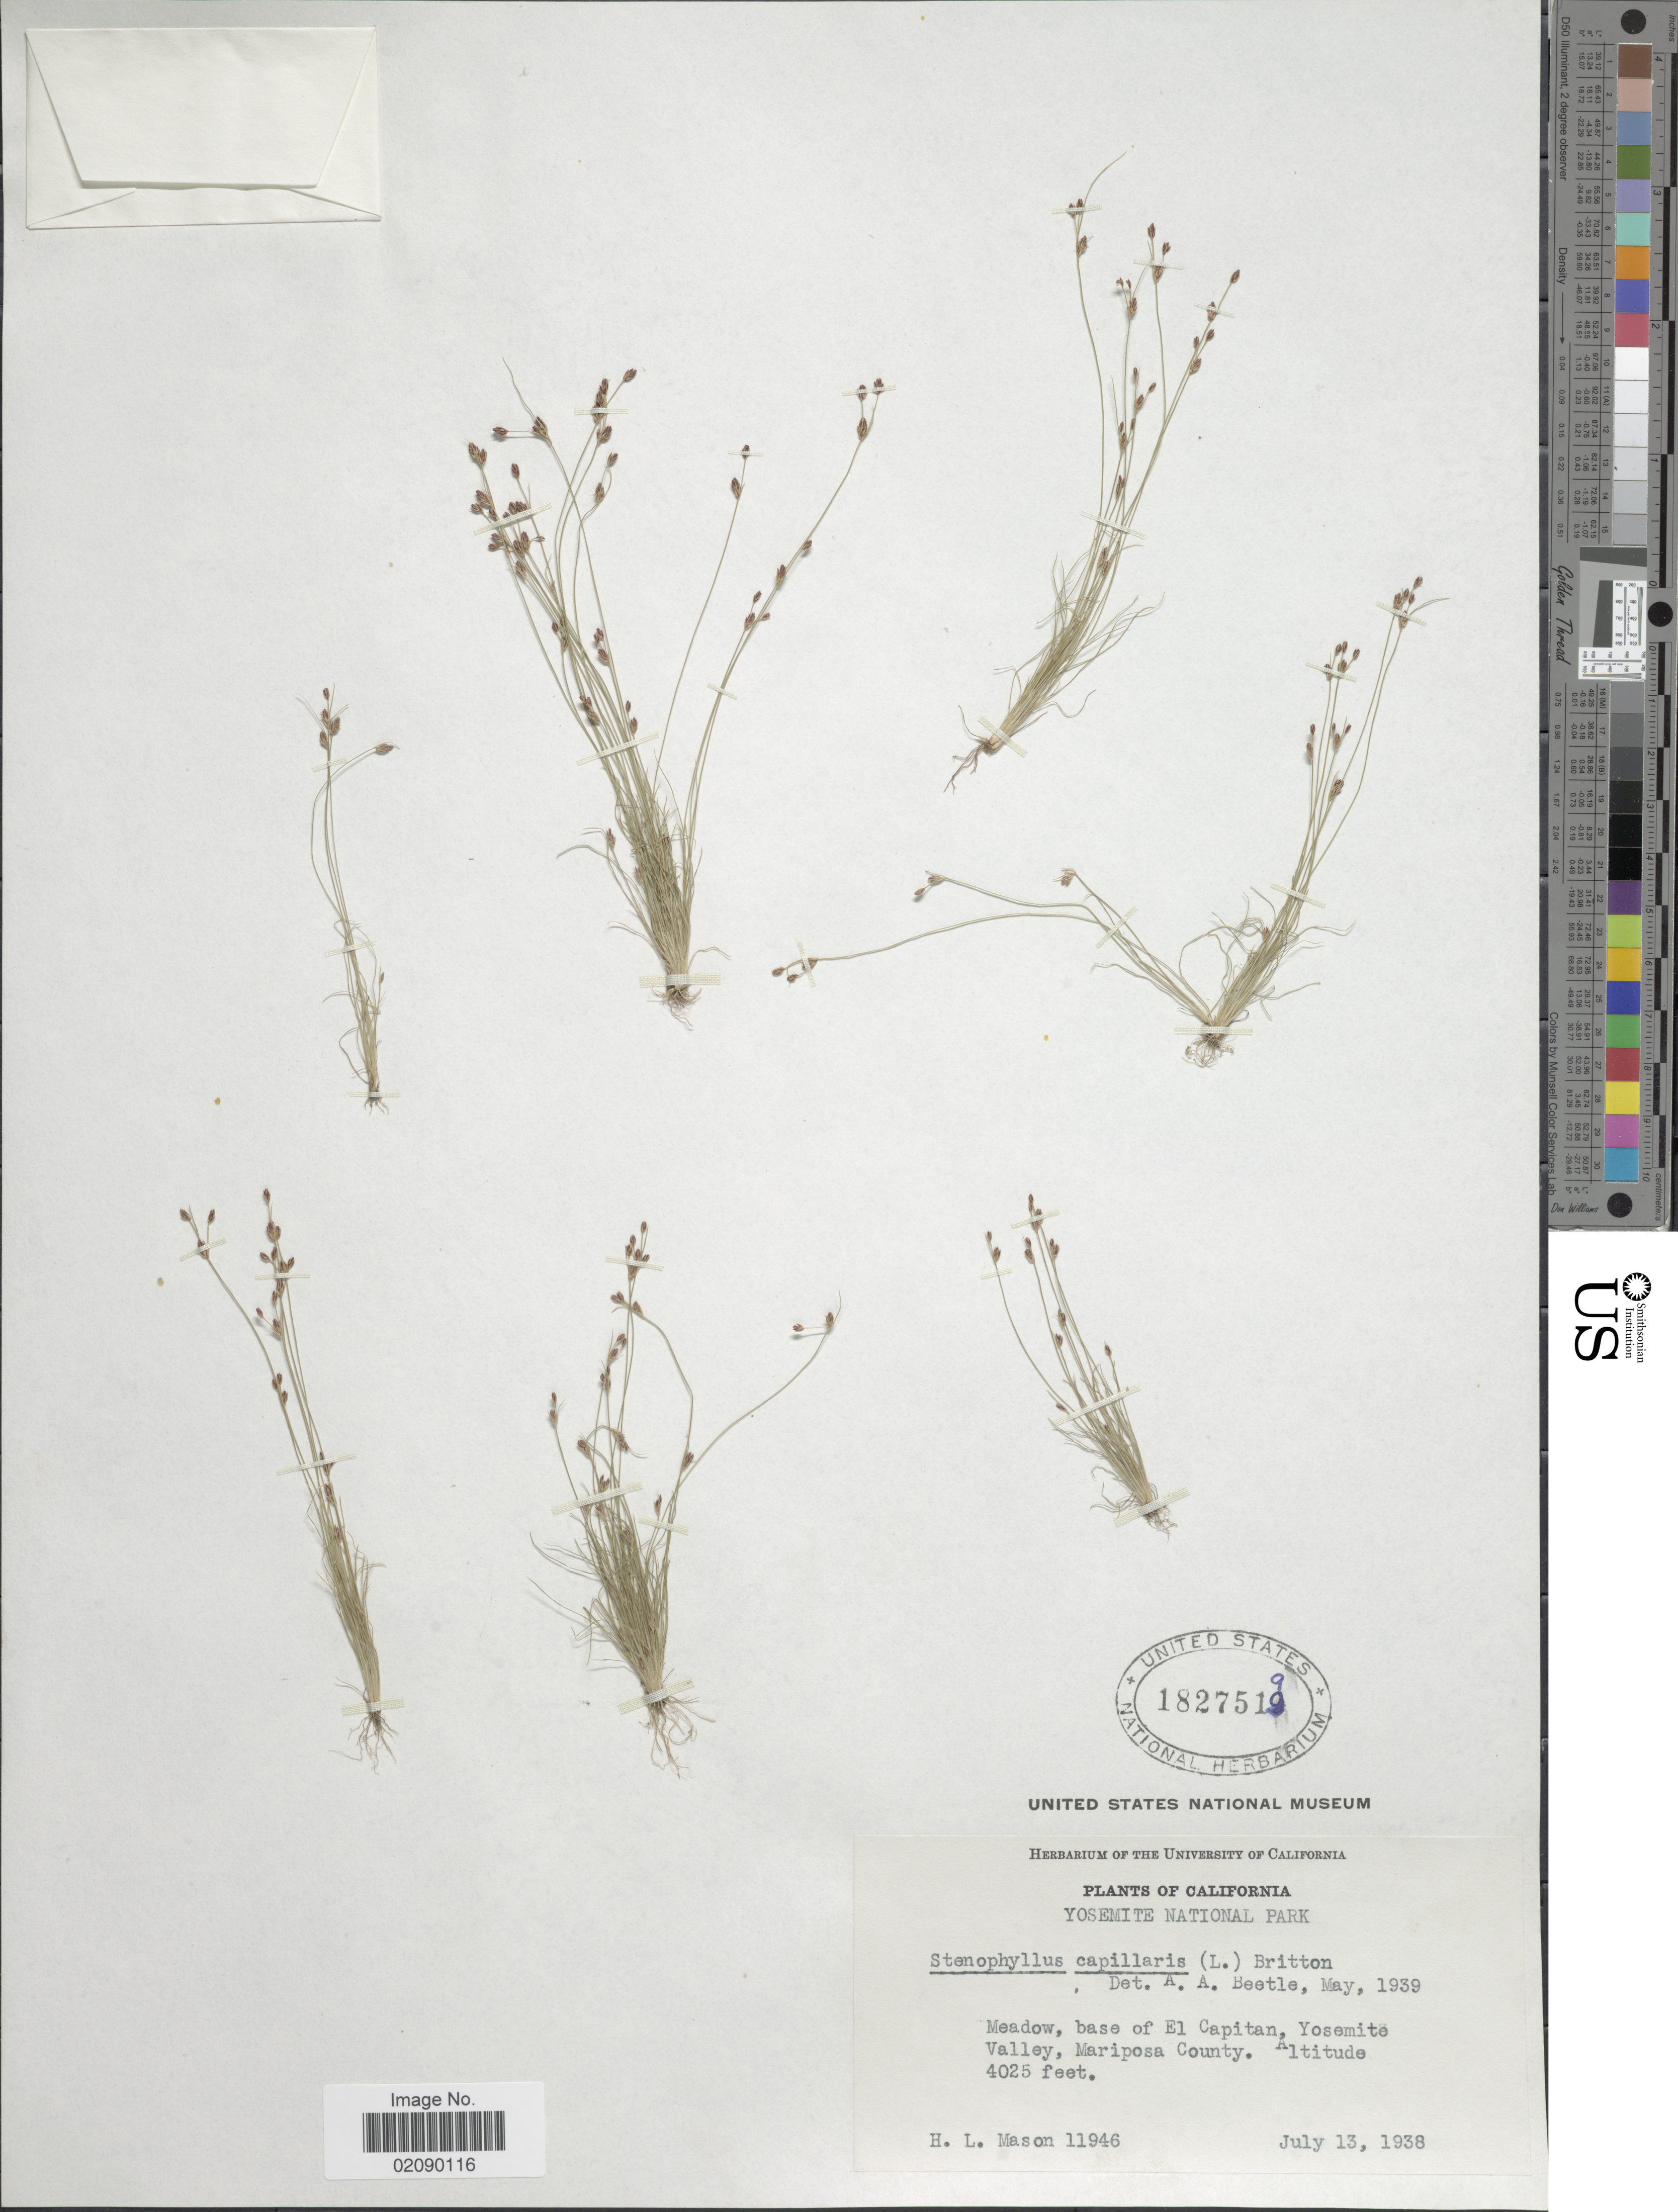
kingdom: Plantae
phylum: Tracheophyta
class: Liliopsida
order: Poales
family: Cyperaceae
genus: Bulbostylis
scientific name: Bulbostylis capillaris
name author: (L.) Kunth ex C.B. Clarke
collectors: H. L. Mason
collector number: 11946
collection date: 1938-07-13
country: United States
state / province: California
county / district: Mariposa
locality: Yosemite National Park, Meadow, base of El Capitan, Yosemite Valley, Mariposa County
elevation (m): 1227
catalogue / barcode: US 1827519